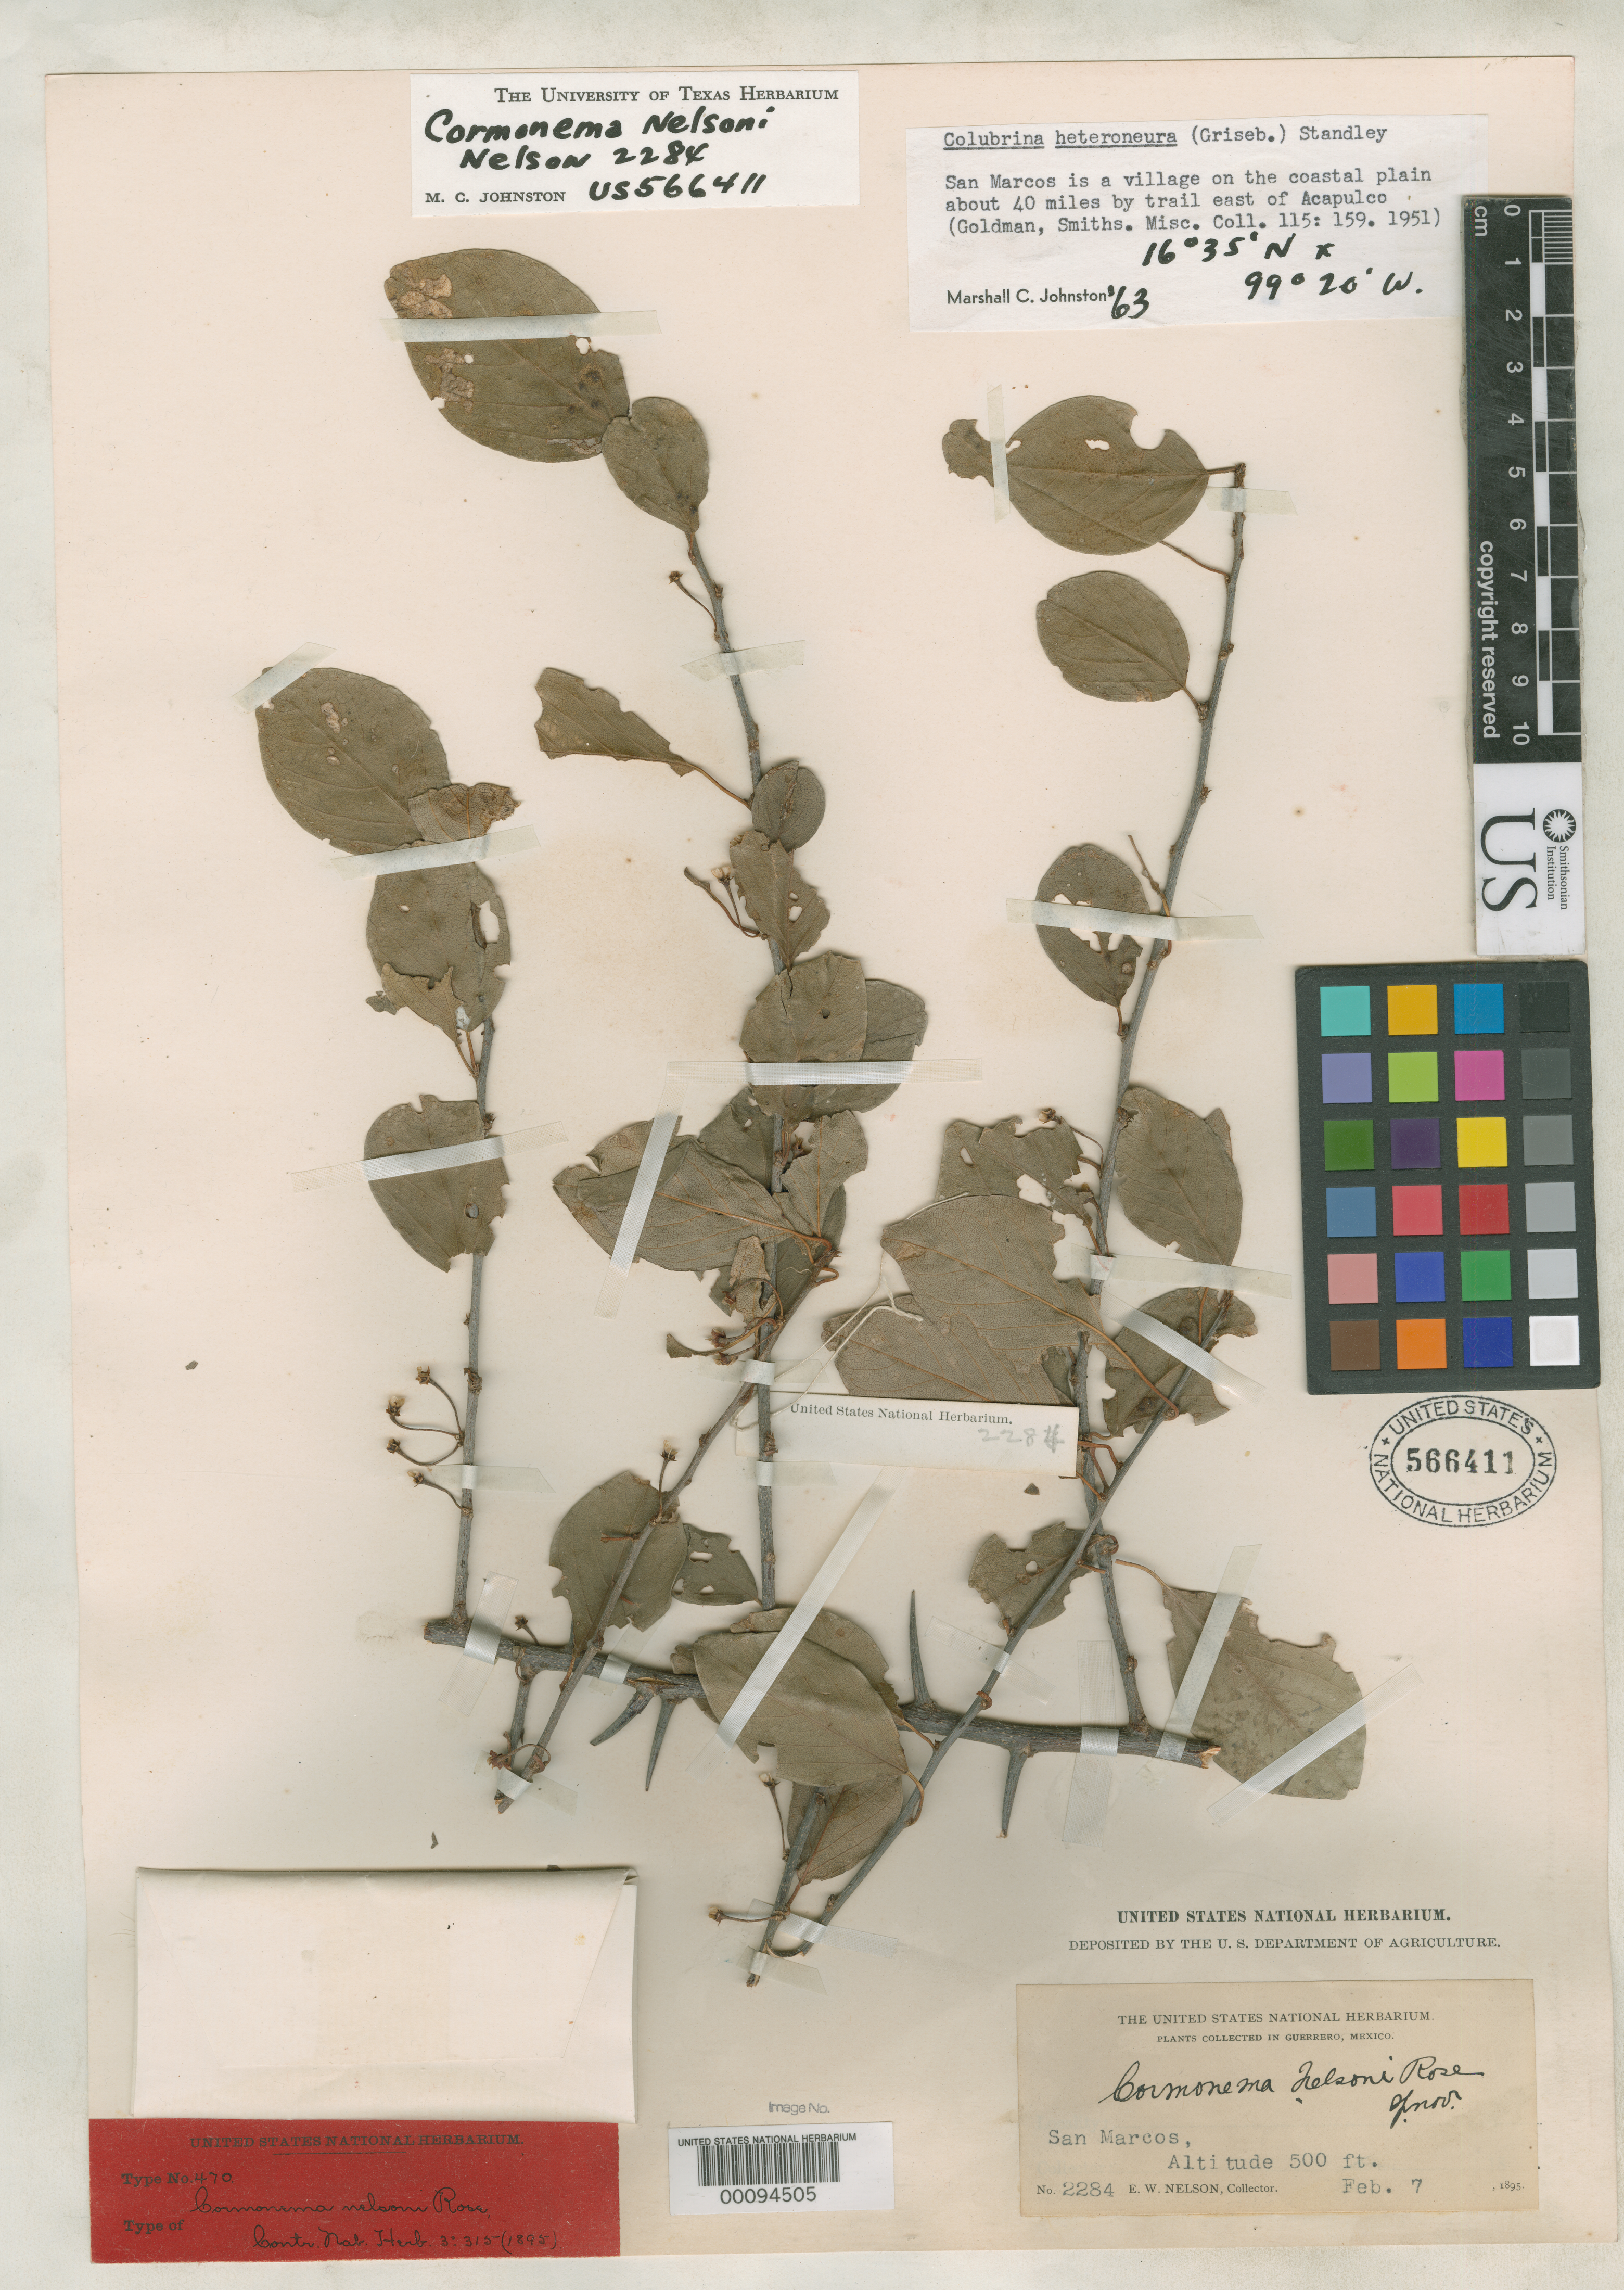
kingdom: Plantae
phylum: Tracheophyta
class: Magnoliopsida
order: Rosales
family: Rhamnaceae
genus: Cormonema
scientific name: Cormonema nelsonii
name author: Rose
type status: Syntype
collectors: E. W. Nelson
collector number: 2284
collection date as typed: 07 Feb 1895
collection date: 1895-02-07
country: Mexico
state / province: Guerrero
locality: Near San Marcos.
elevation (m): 152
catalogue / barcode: US 566411